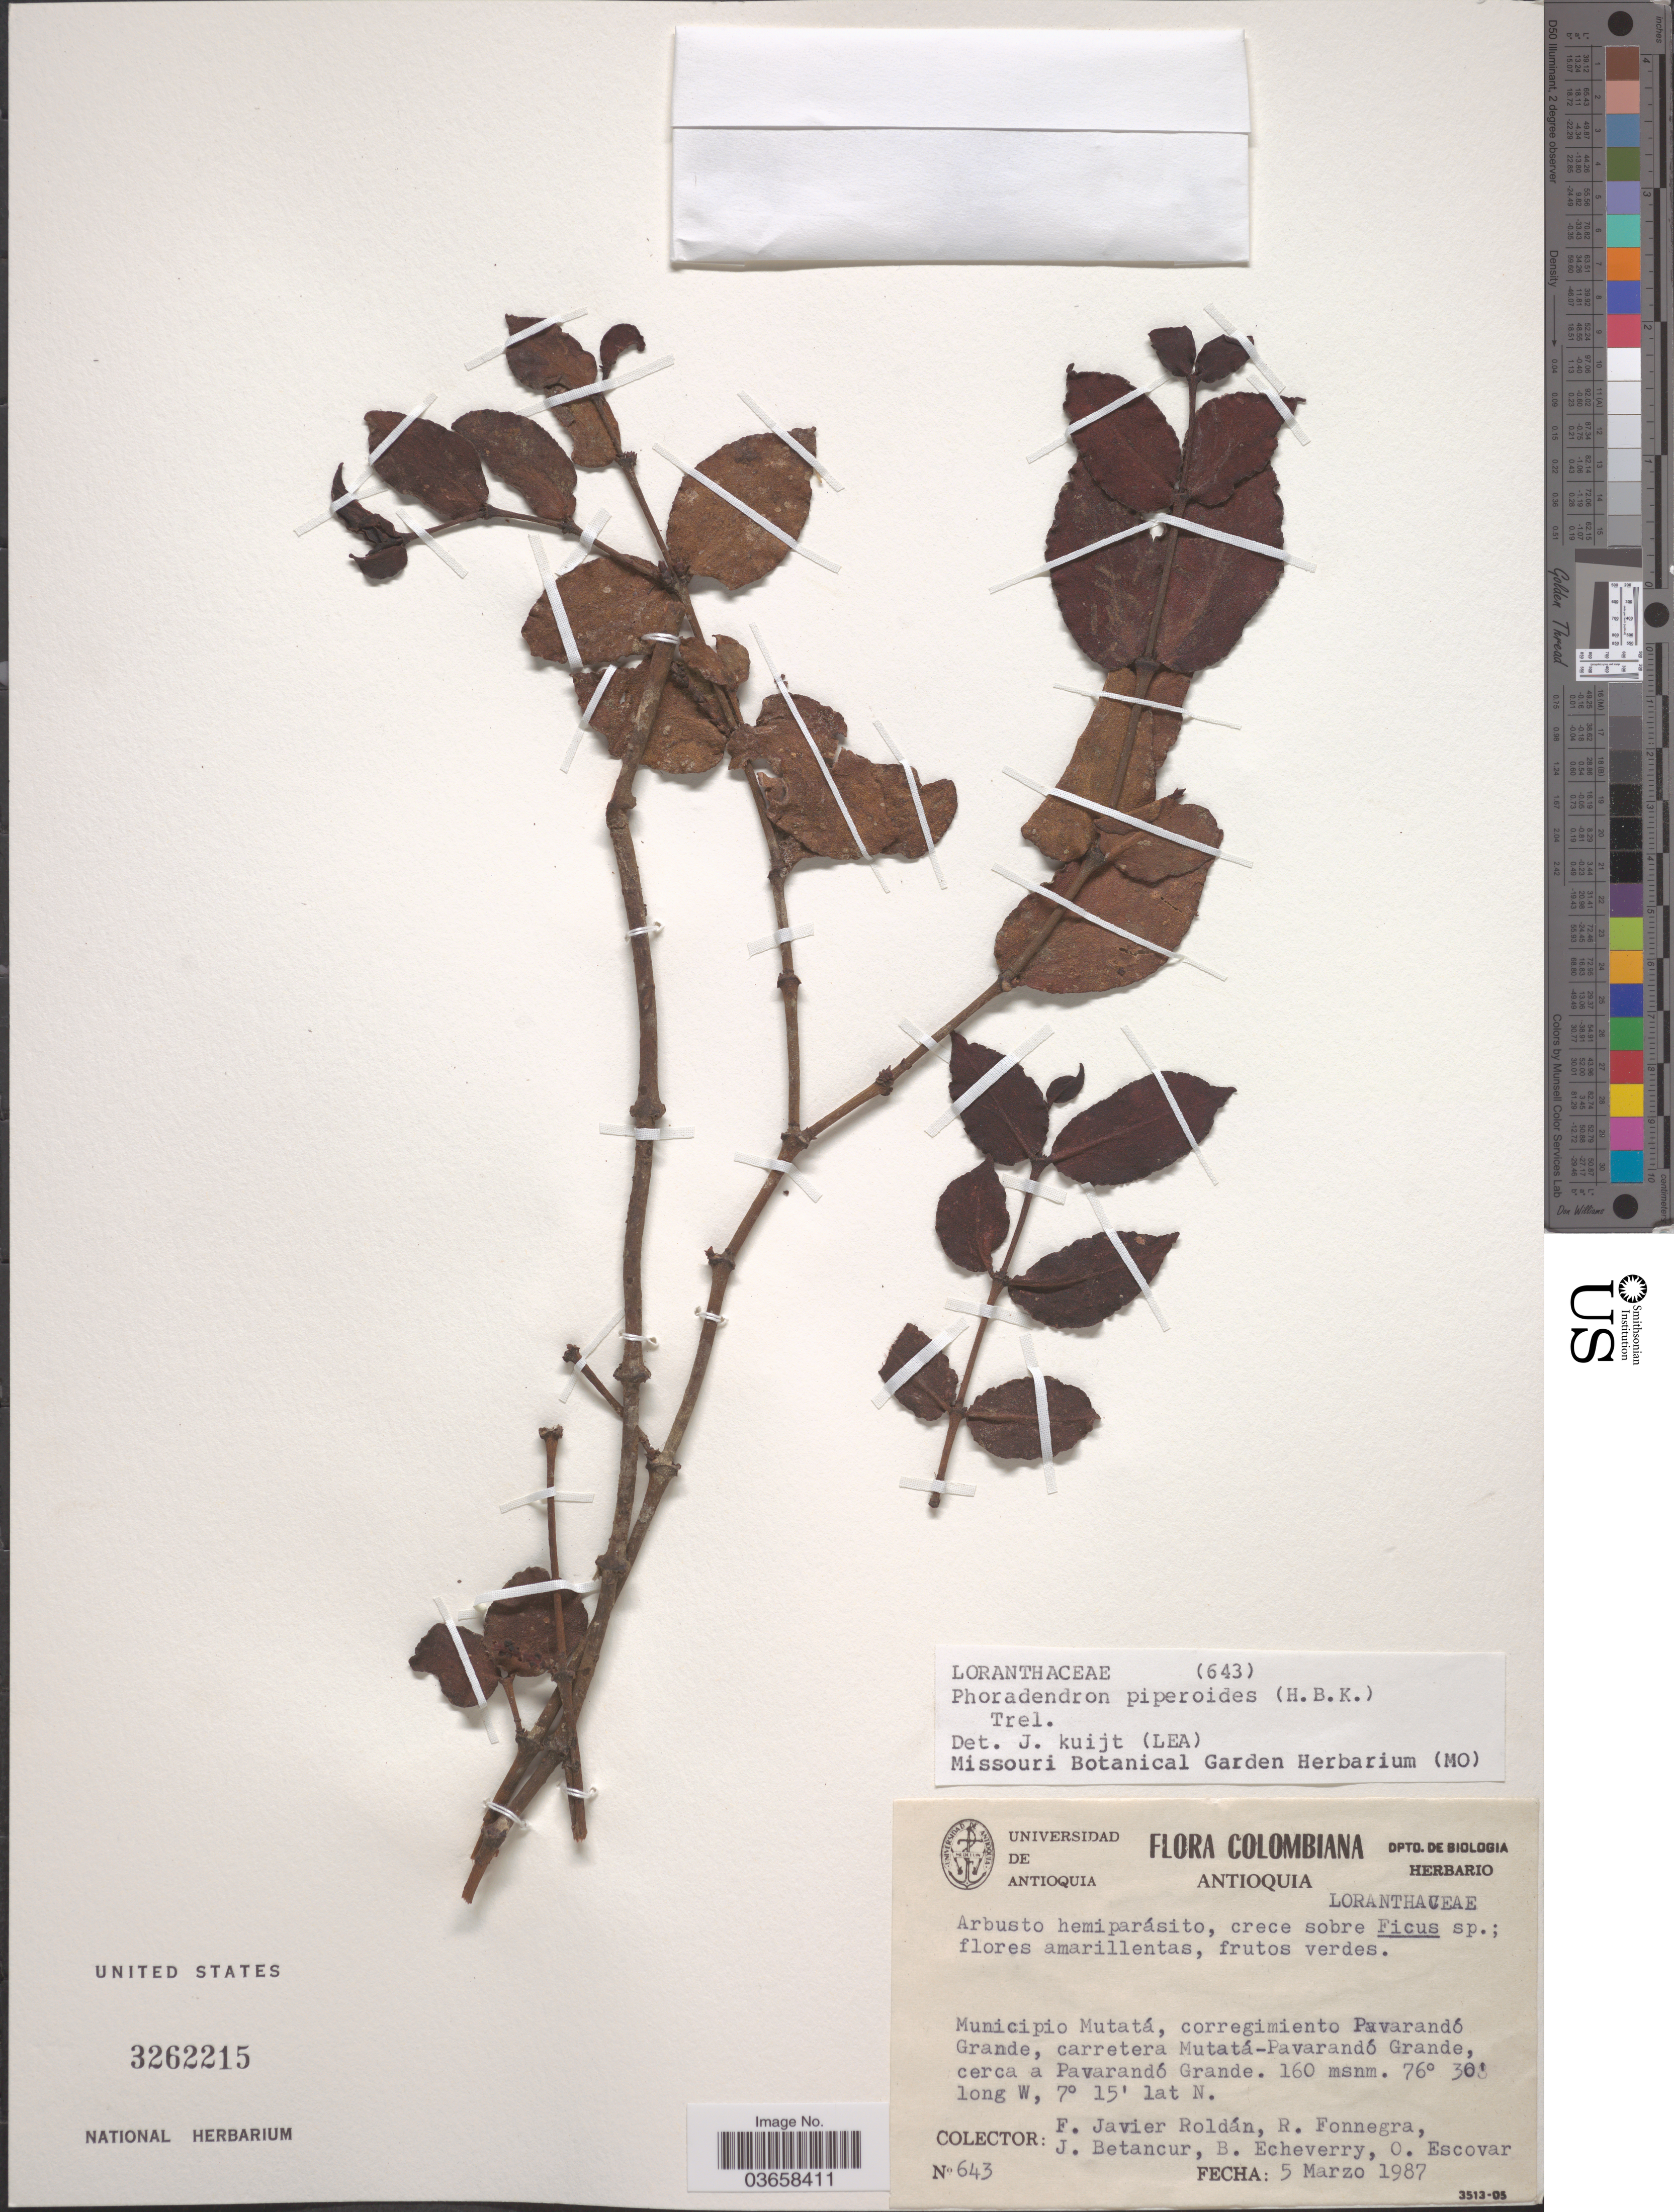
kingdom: Plantae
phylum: Tracheophyta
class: Magnoliopsida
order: Santalales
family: Viscaceae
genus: Phoradendron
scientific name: Phoradendron piperoides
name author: (Kunth) Trel.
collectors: F. J. Roldán, R. Fonnegra, J. Betancur, B. Echeverry & O. Escovar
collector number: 643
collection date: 1987-03-05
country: Colombia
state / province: Antioquia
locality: Municipio Mutatá, corregimiento Pavarandó Grande, carretera Mutatá-Pavarandó Grande, cerca a Pavarandó Grande.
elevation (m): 160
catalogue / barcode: US 3262215